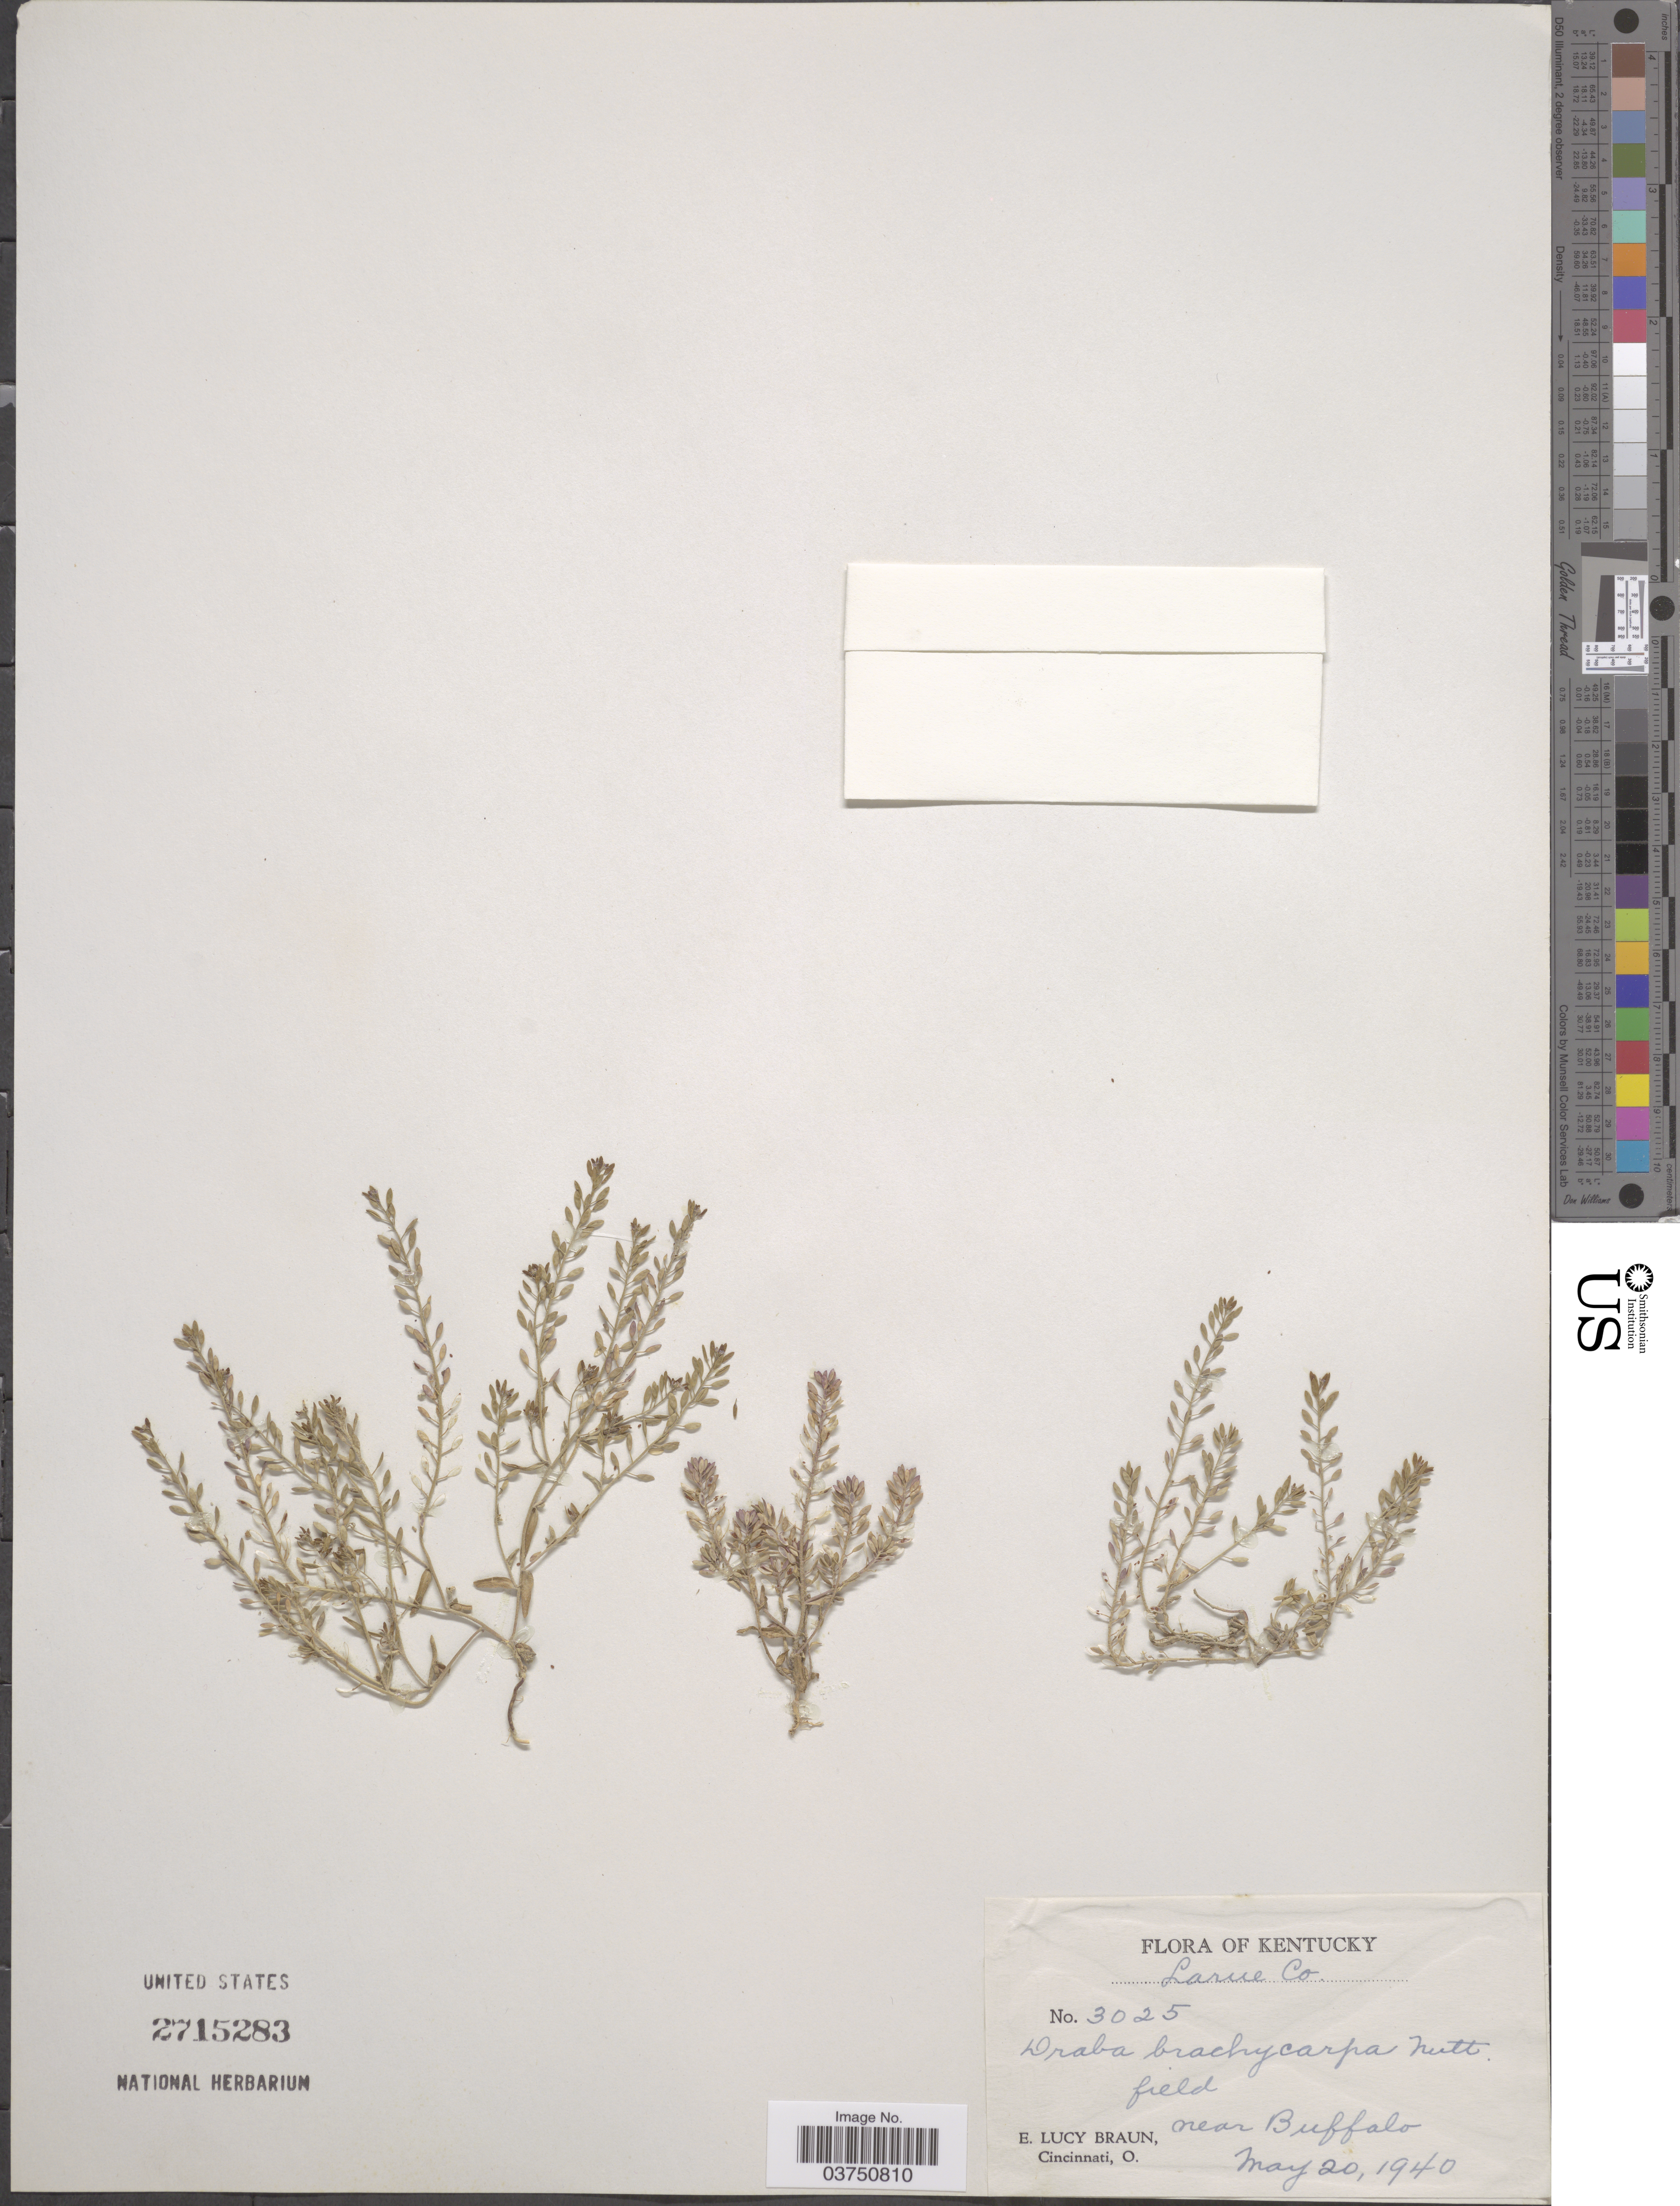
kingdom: Plantae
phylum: Tracheophyta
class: Magnoliopsida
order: Brassicales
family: Brassicaceae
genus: Draba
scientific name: Draba brachycarpa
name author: (Nutt.) Torr. & A. Gray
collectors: E. L. Braun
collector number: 3025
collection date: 1940-05-20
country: United States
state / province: Kentucky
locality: Larue Co. Field near Buffalo.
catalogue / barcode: US 2715283